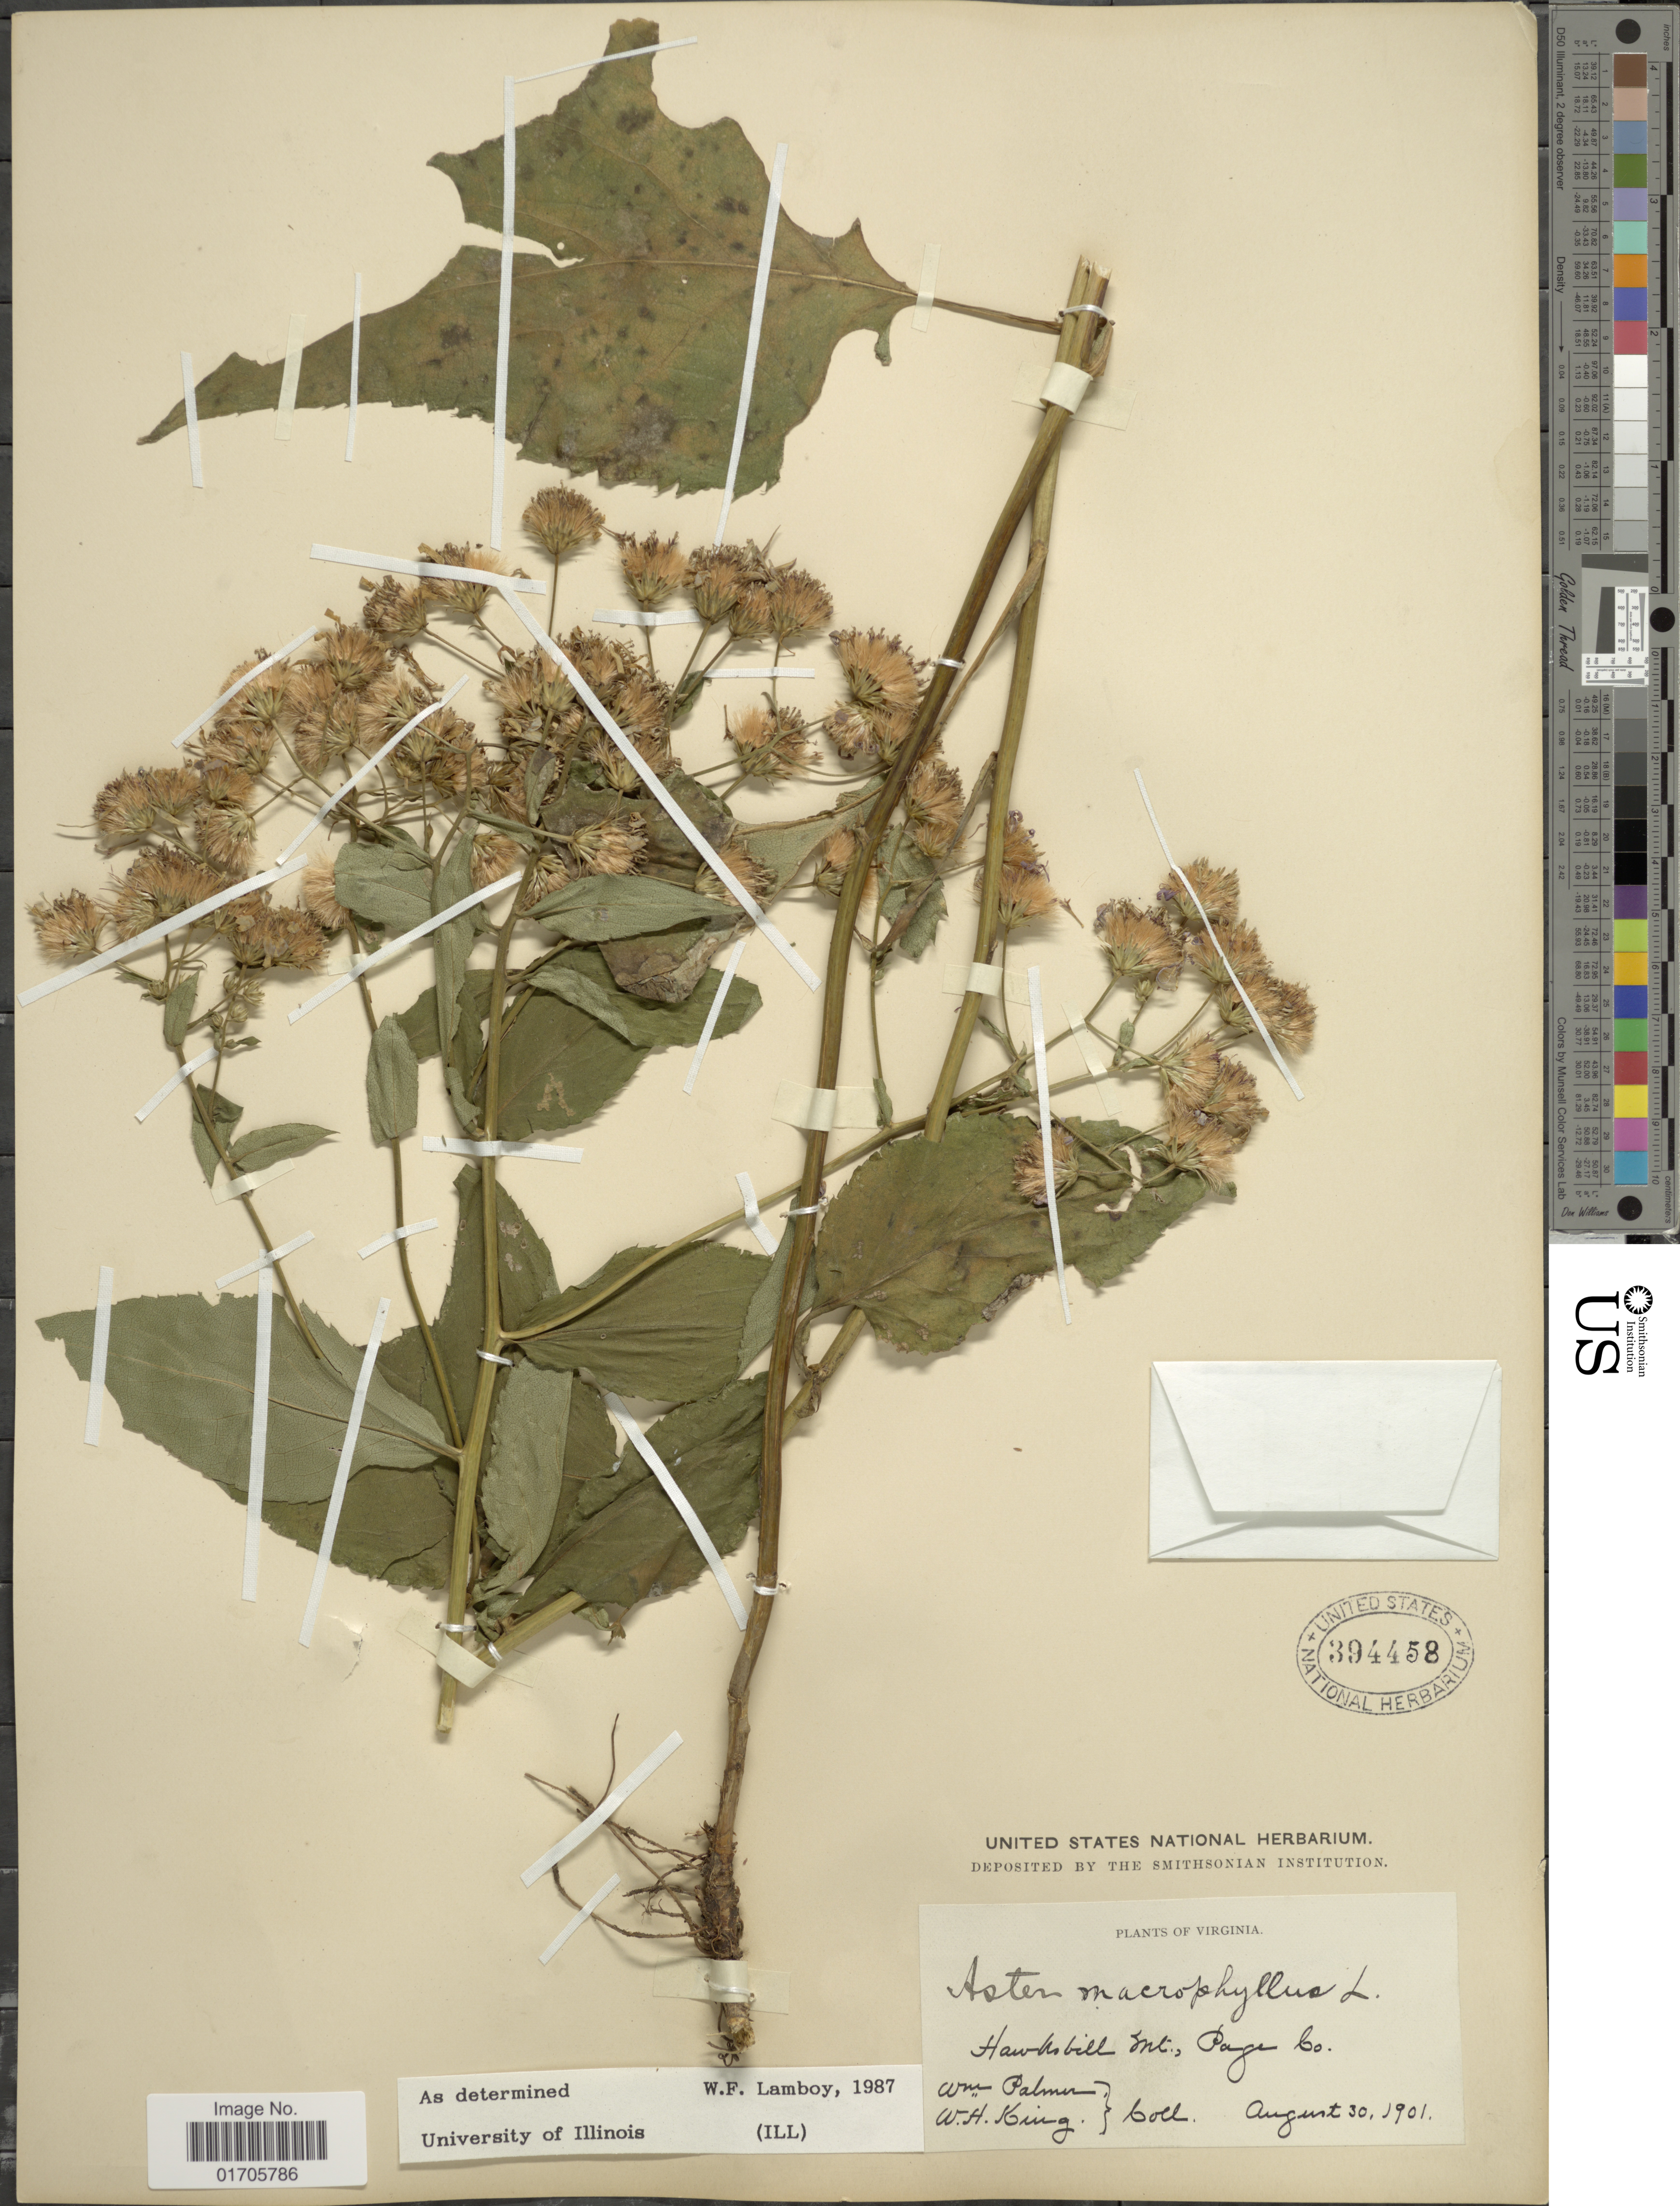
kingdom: Plantae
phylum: Tracheophyta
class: Magnoliopsida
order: Asterales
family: Asteraceae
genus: Eurybia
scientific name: Eurybia macrophylla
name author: (L.) Cass.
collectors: W. Palmer & W. H. King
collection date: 1901-08-30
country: United States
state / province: Virginia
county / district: Page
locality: Virginia. Hawksbill Mt., Page Co.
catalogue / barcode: US 394458